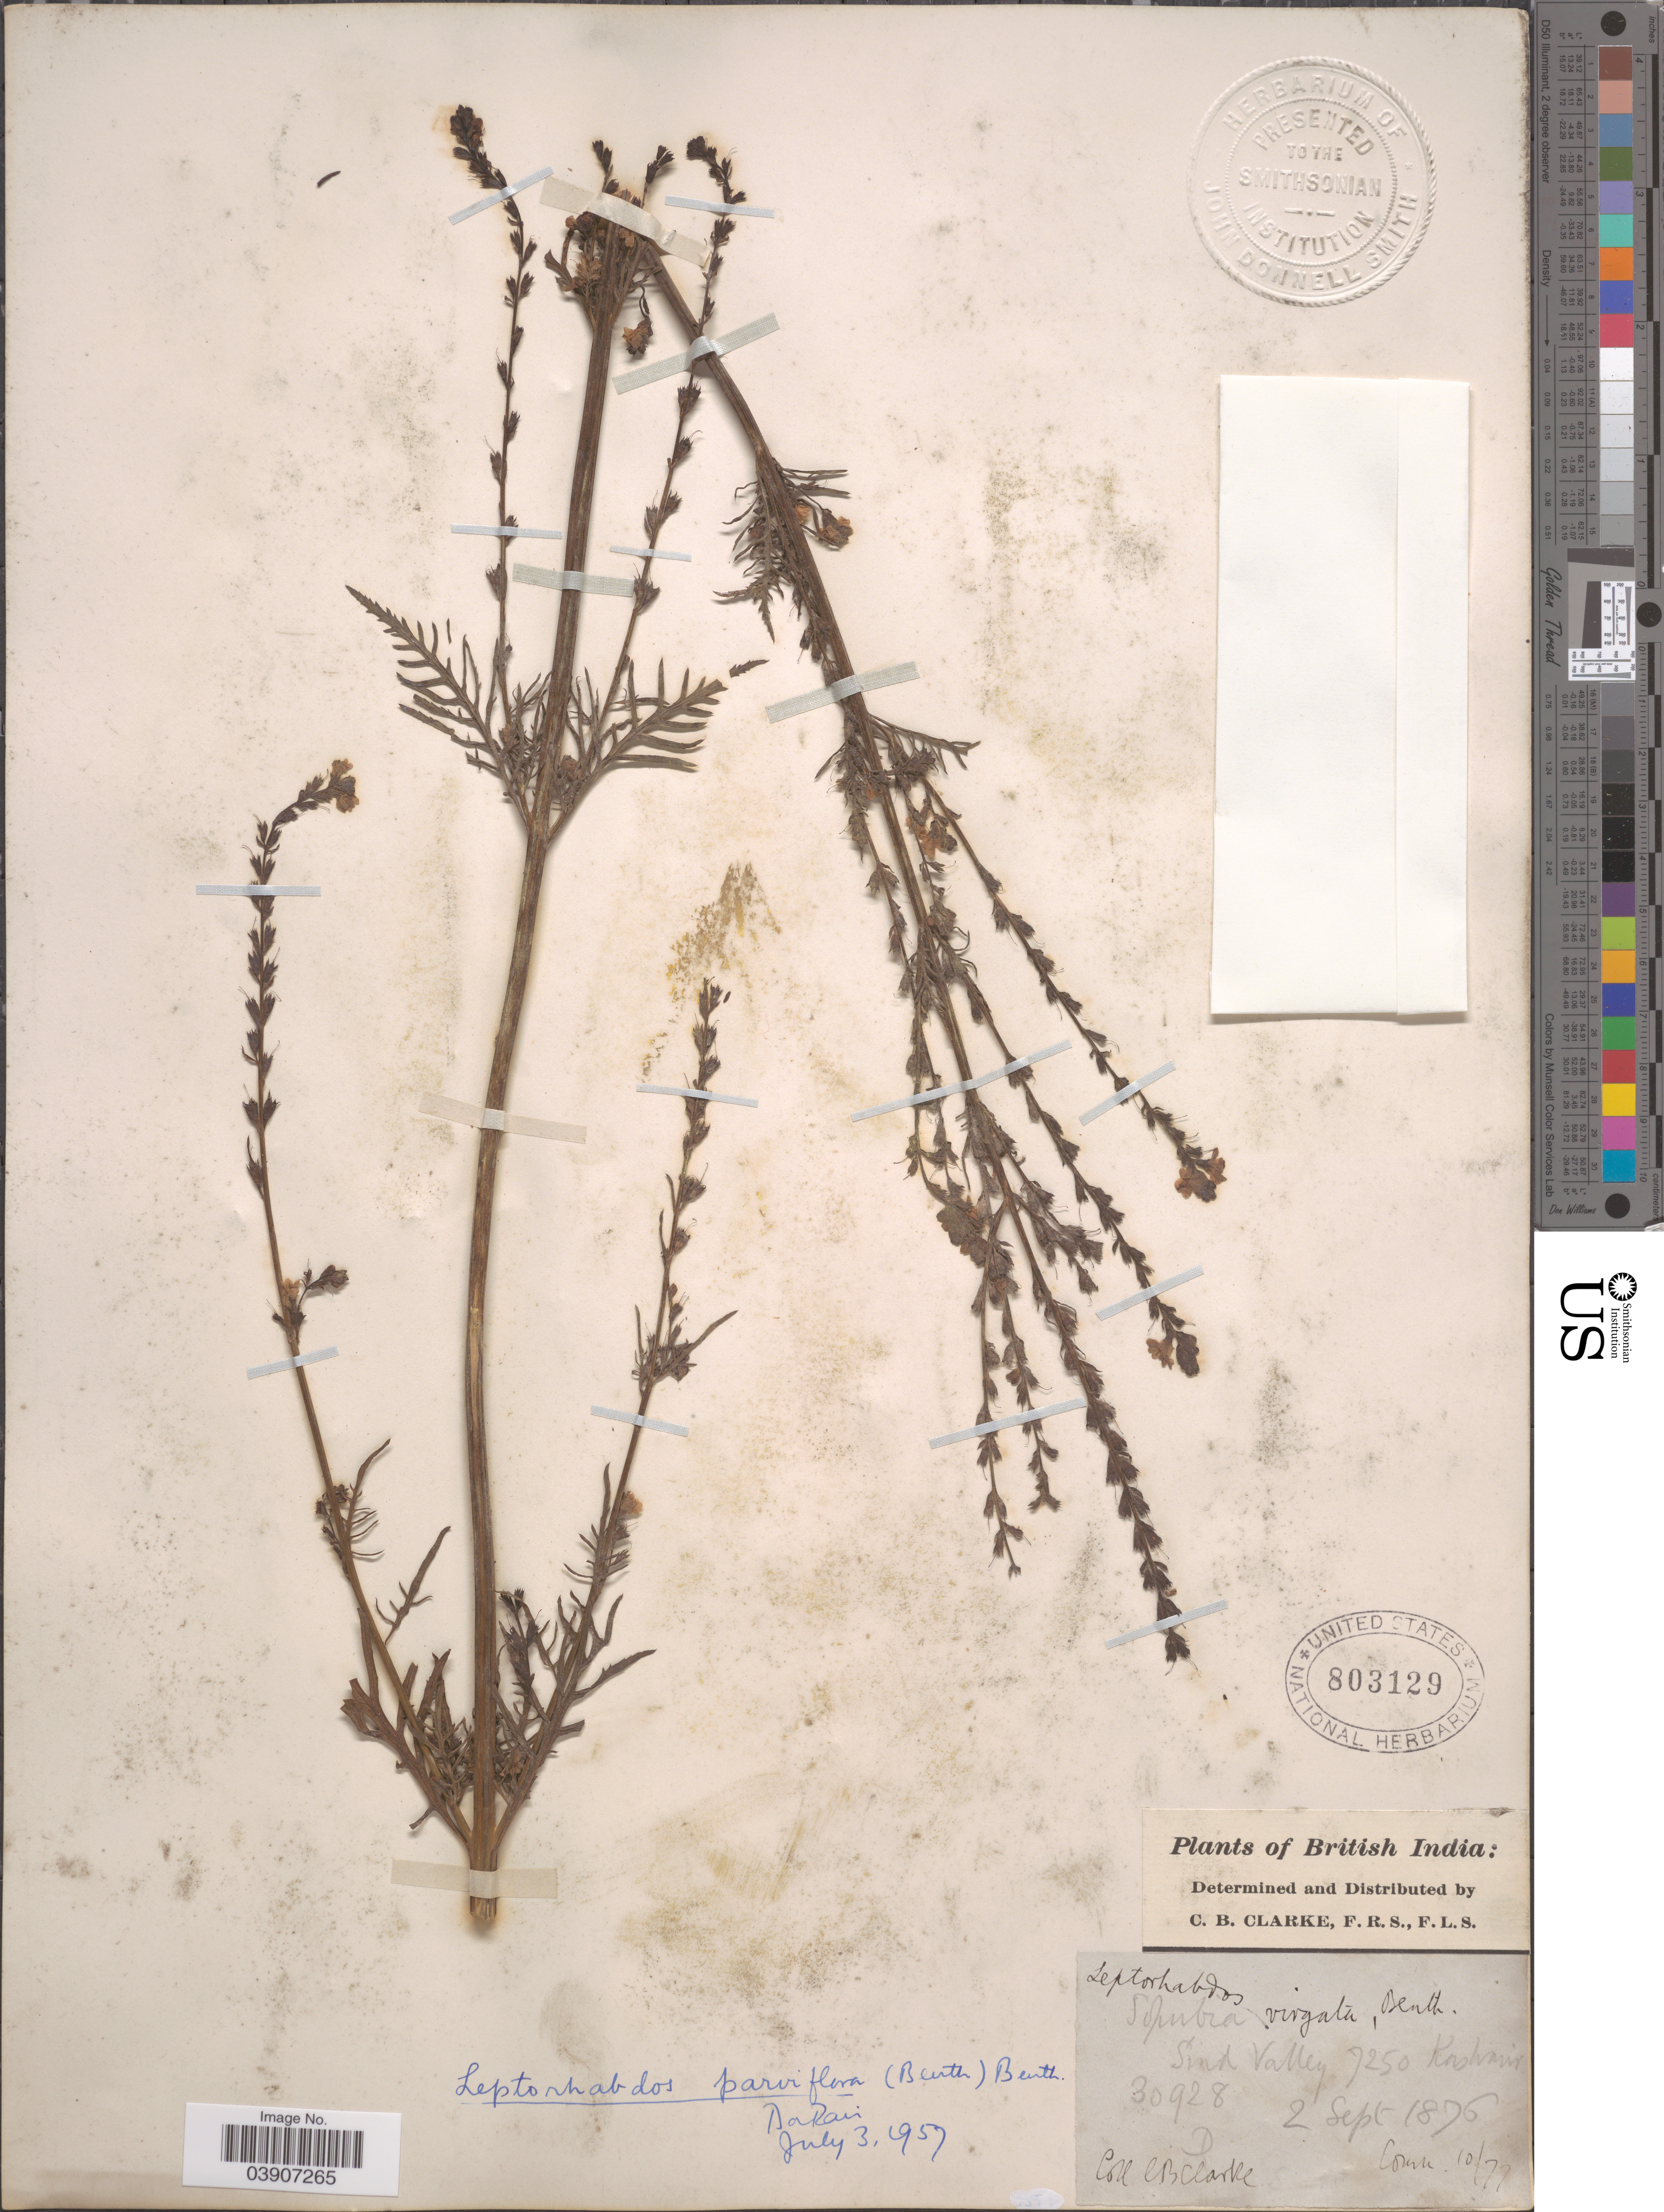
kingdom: Plantae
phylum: Tracheophyta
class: Magnoliopsida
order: Lamiales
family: Orobanchaceae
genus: Leptorhabdos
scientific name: Leptorhabdos parviflora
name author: (Benth.) Benth.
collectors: C. B. Clarke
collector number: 30928D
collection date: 1876-09-02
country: India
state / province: Jammu and Kashmir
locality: British India. Sind Valley, Kashmir.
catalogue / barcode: US 803129